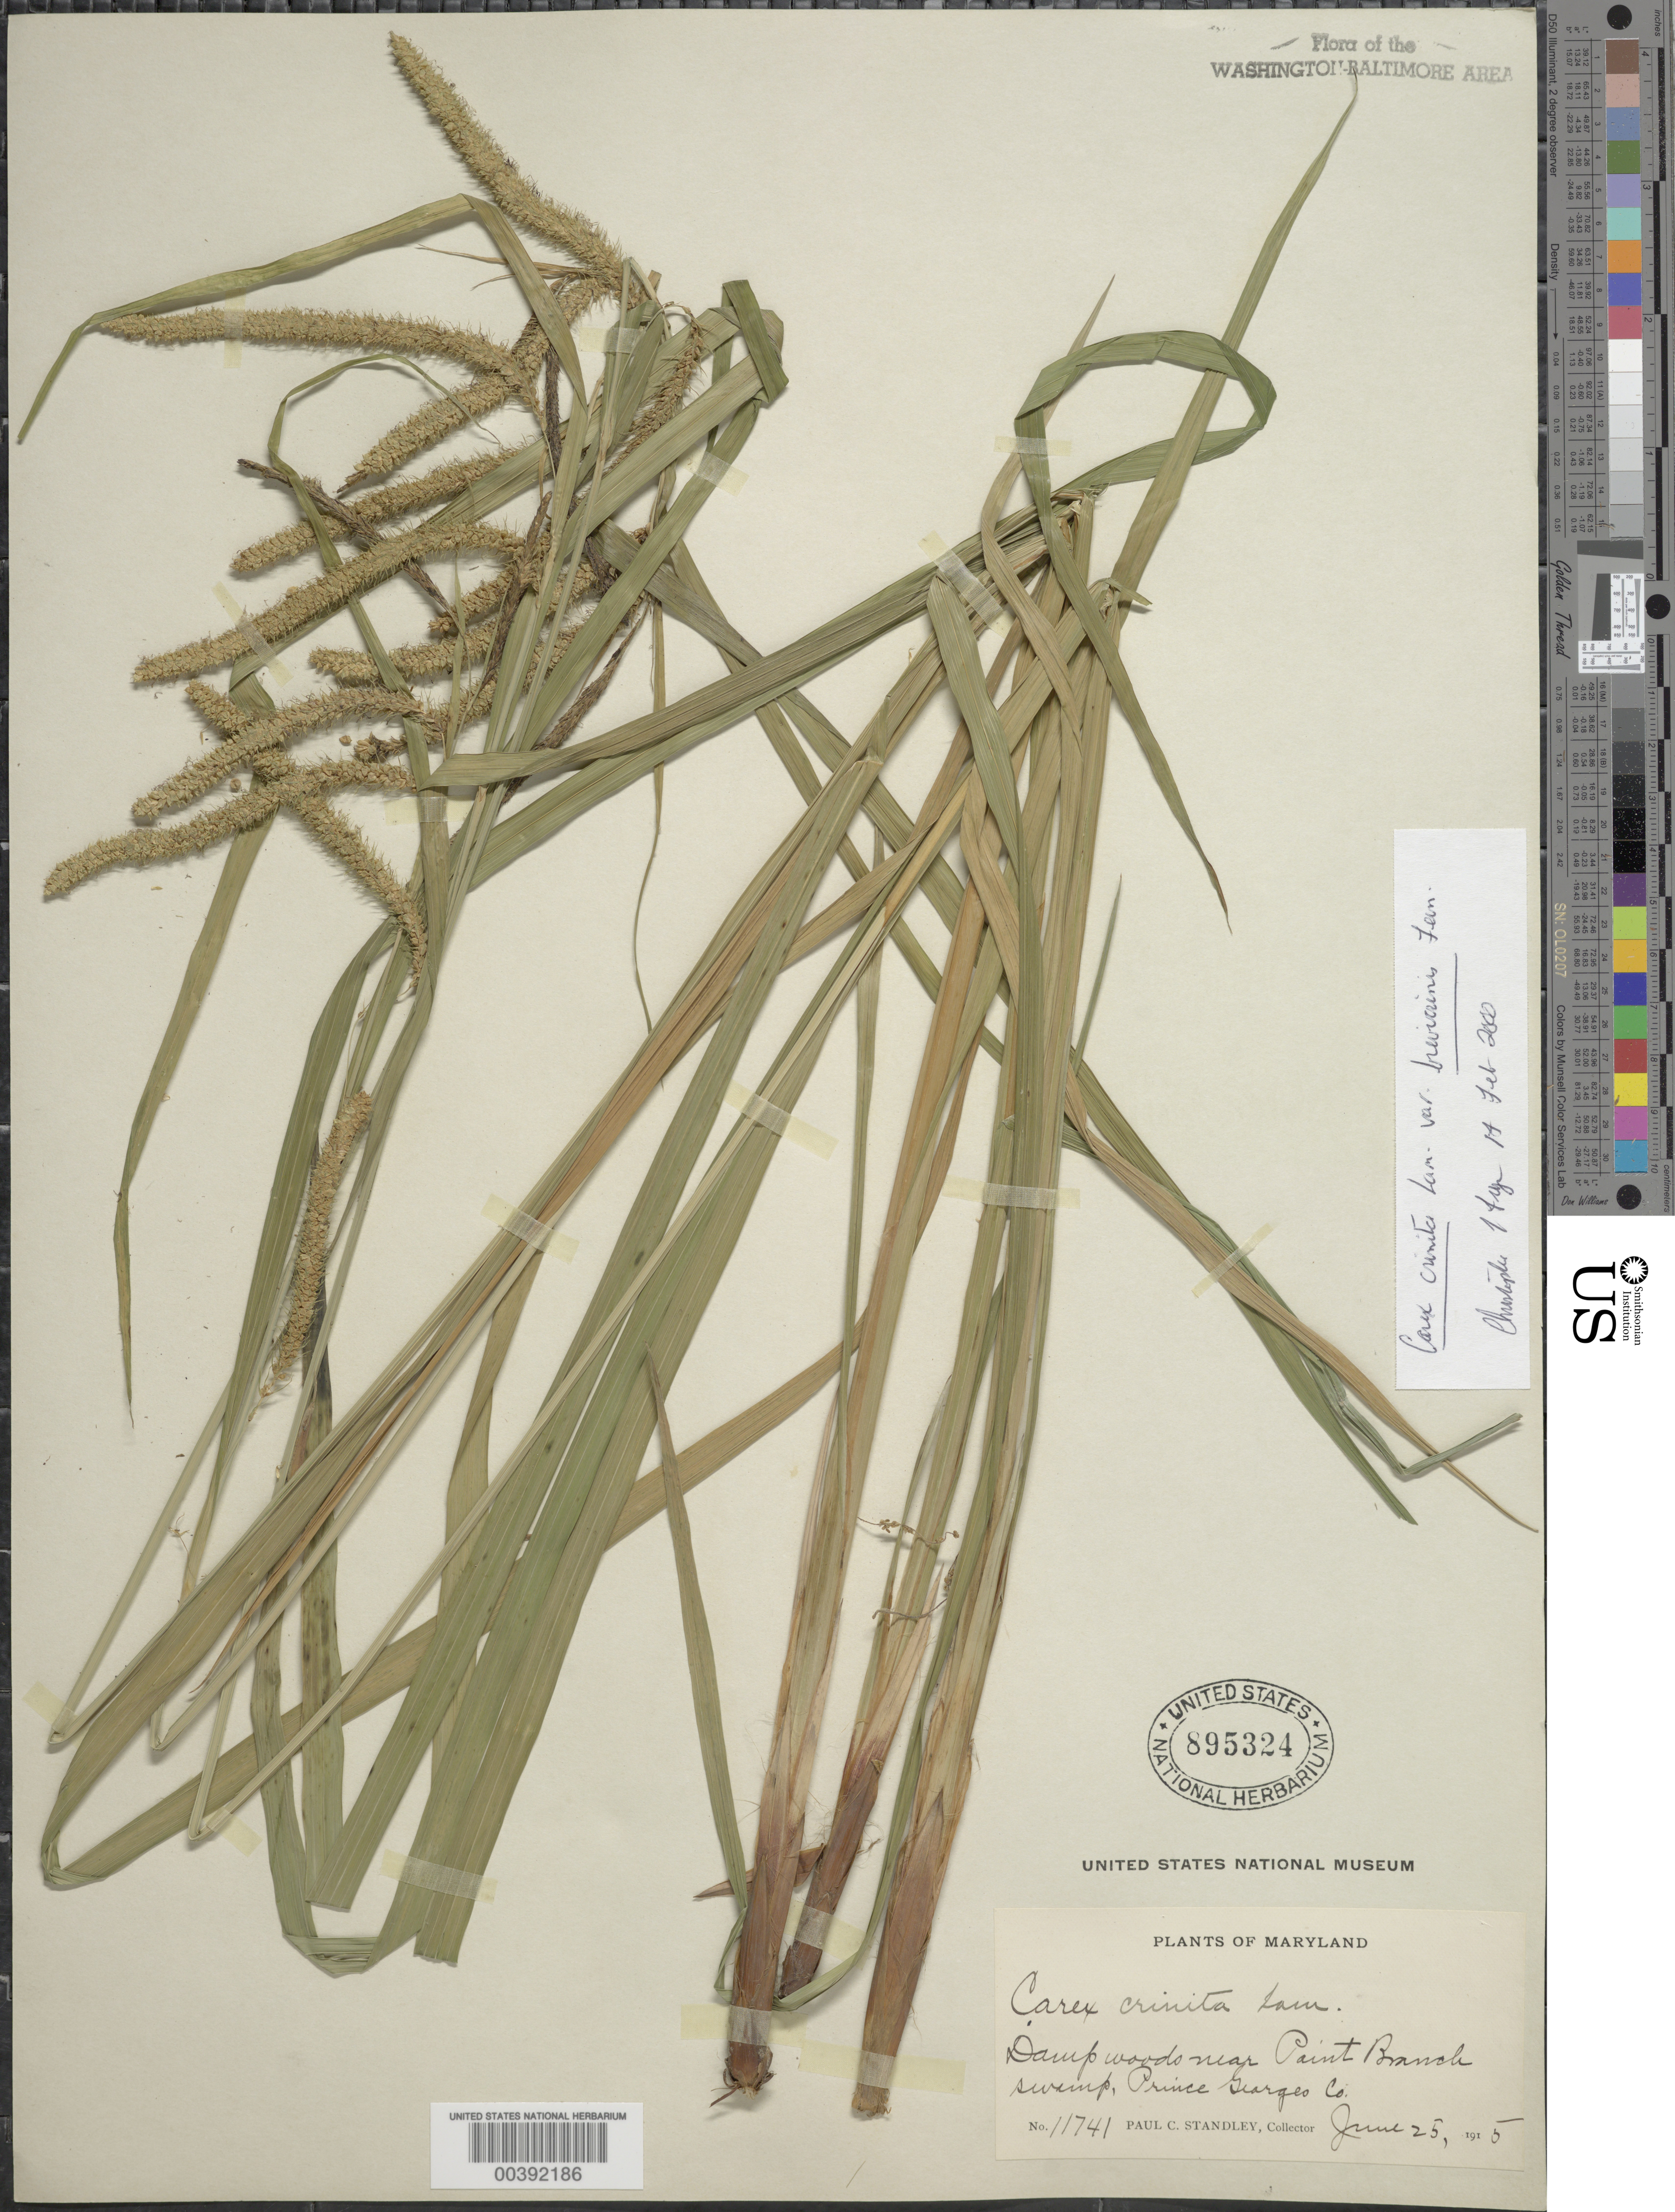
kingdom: Plantae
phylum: Tracheophyta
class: Liliopsida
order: Poales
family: Cyperaceae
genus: Carex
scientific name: Carex crinita var. brevicrinis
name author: Fernald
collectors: P. C. Standley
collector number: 11741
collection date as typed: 25 Jun 1915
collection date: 1915-06-25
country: United States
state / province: Maryland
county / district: Prince George's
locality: Paint Branch Swamp vicinity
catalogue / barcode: US 895324